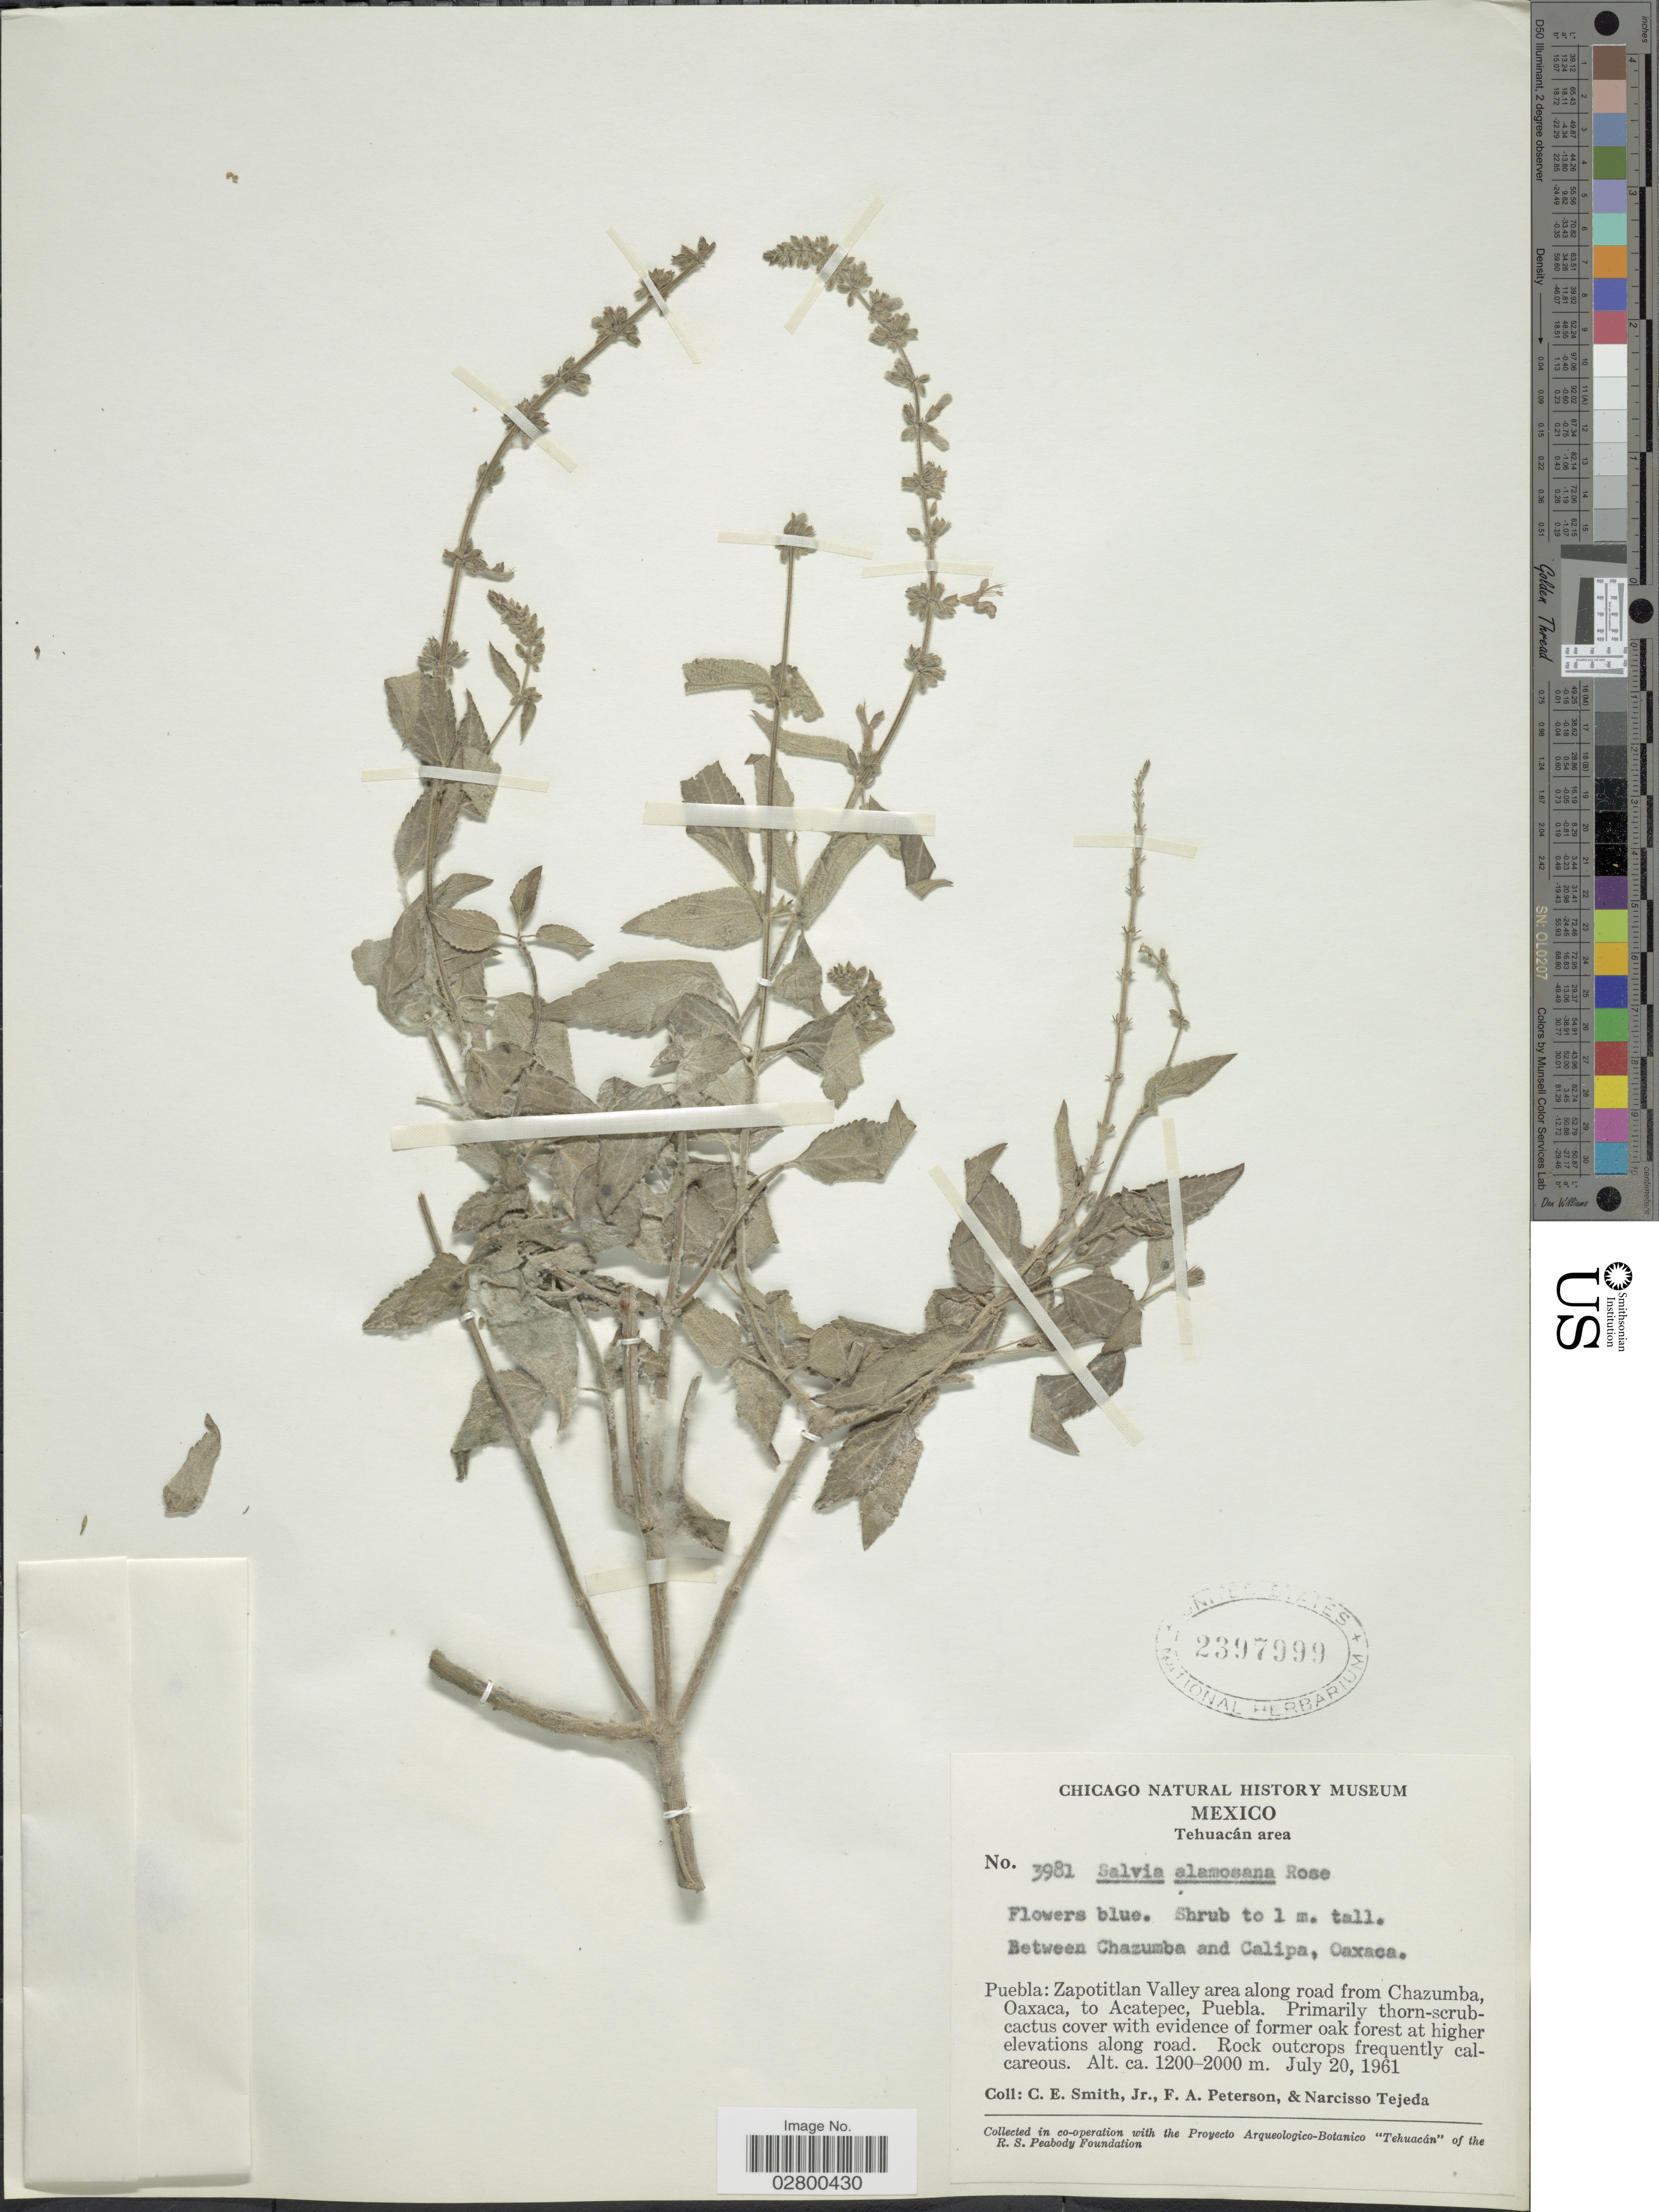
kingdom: Plantae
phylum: Tracheophyta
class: Magnoliopsida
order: Lamiales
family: Lamiaceae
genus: Salvia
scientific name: Salvia alamosana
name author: Rose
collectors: C. E. Smith Jr., F. A. Peterson & N. Tejeda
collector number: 3981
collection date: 1961-07-20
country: Mexico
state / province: Puebla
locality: Tehuacán area, Puebla: Zapotitlan Valley area along road from Chazumba, Oaxaca, to Acatepec, Puebla, Between Chazumba and Calipa, Oaxaca.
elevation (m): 1200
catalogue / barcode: US 2397999